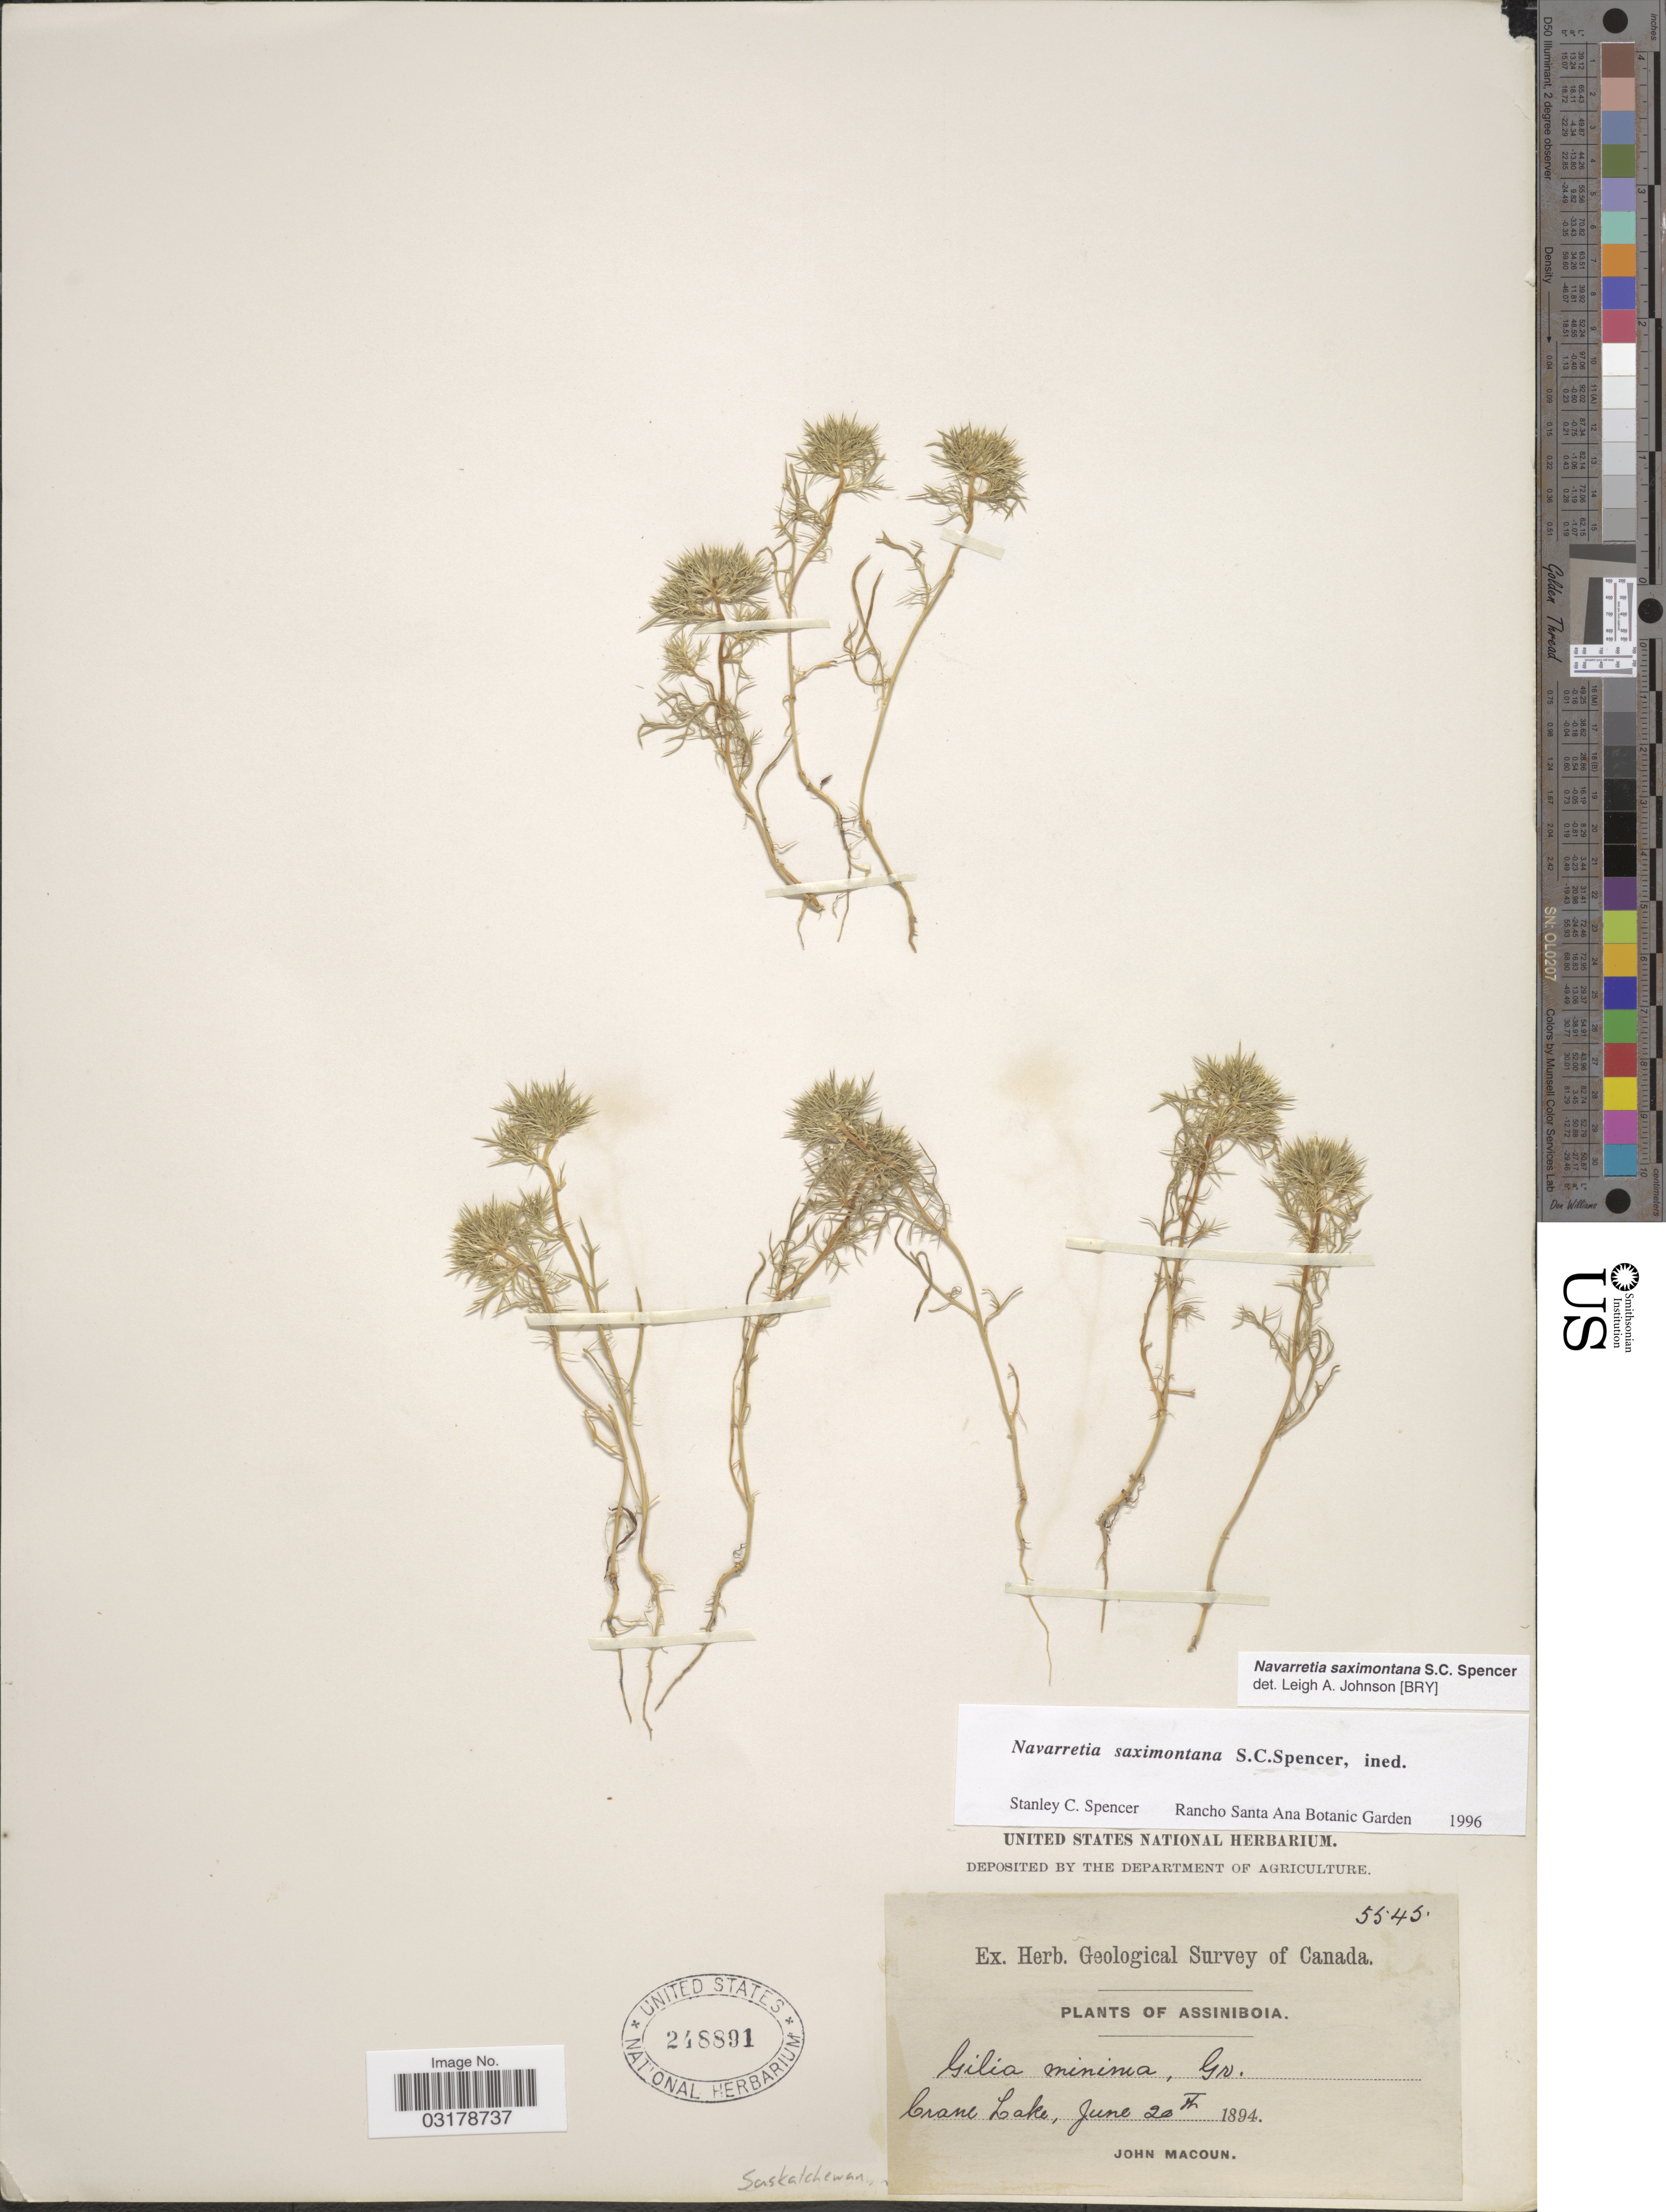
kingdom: Plantae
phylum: Tracheophyta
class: Magnoliopsida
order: Ericales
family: Polemoniaceae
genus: Navarretia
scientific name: Navarretia saximontana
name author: S.C. Spencer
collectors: J. Macoun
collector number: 5545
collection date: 1894-06-20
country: Canada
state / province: Saskatchewan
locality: Assiniboa. Crane Lake.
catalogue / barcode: US 248891